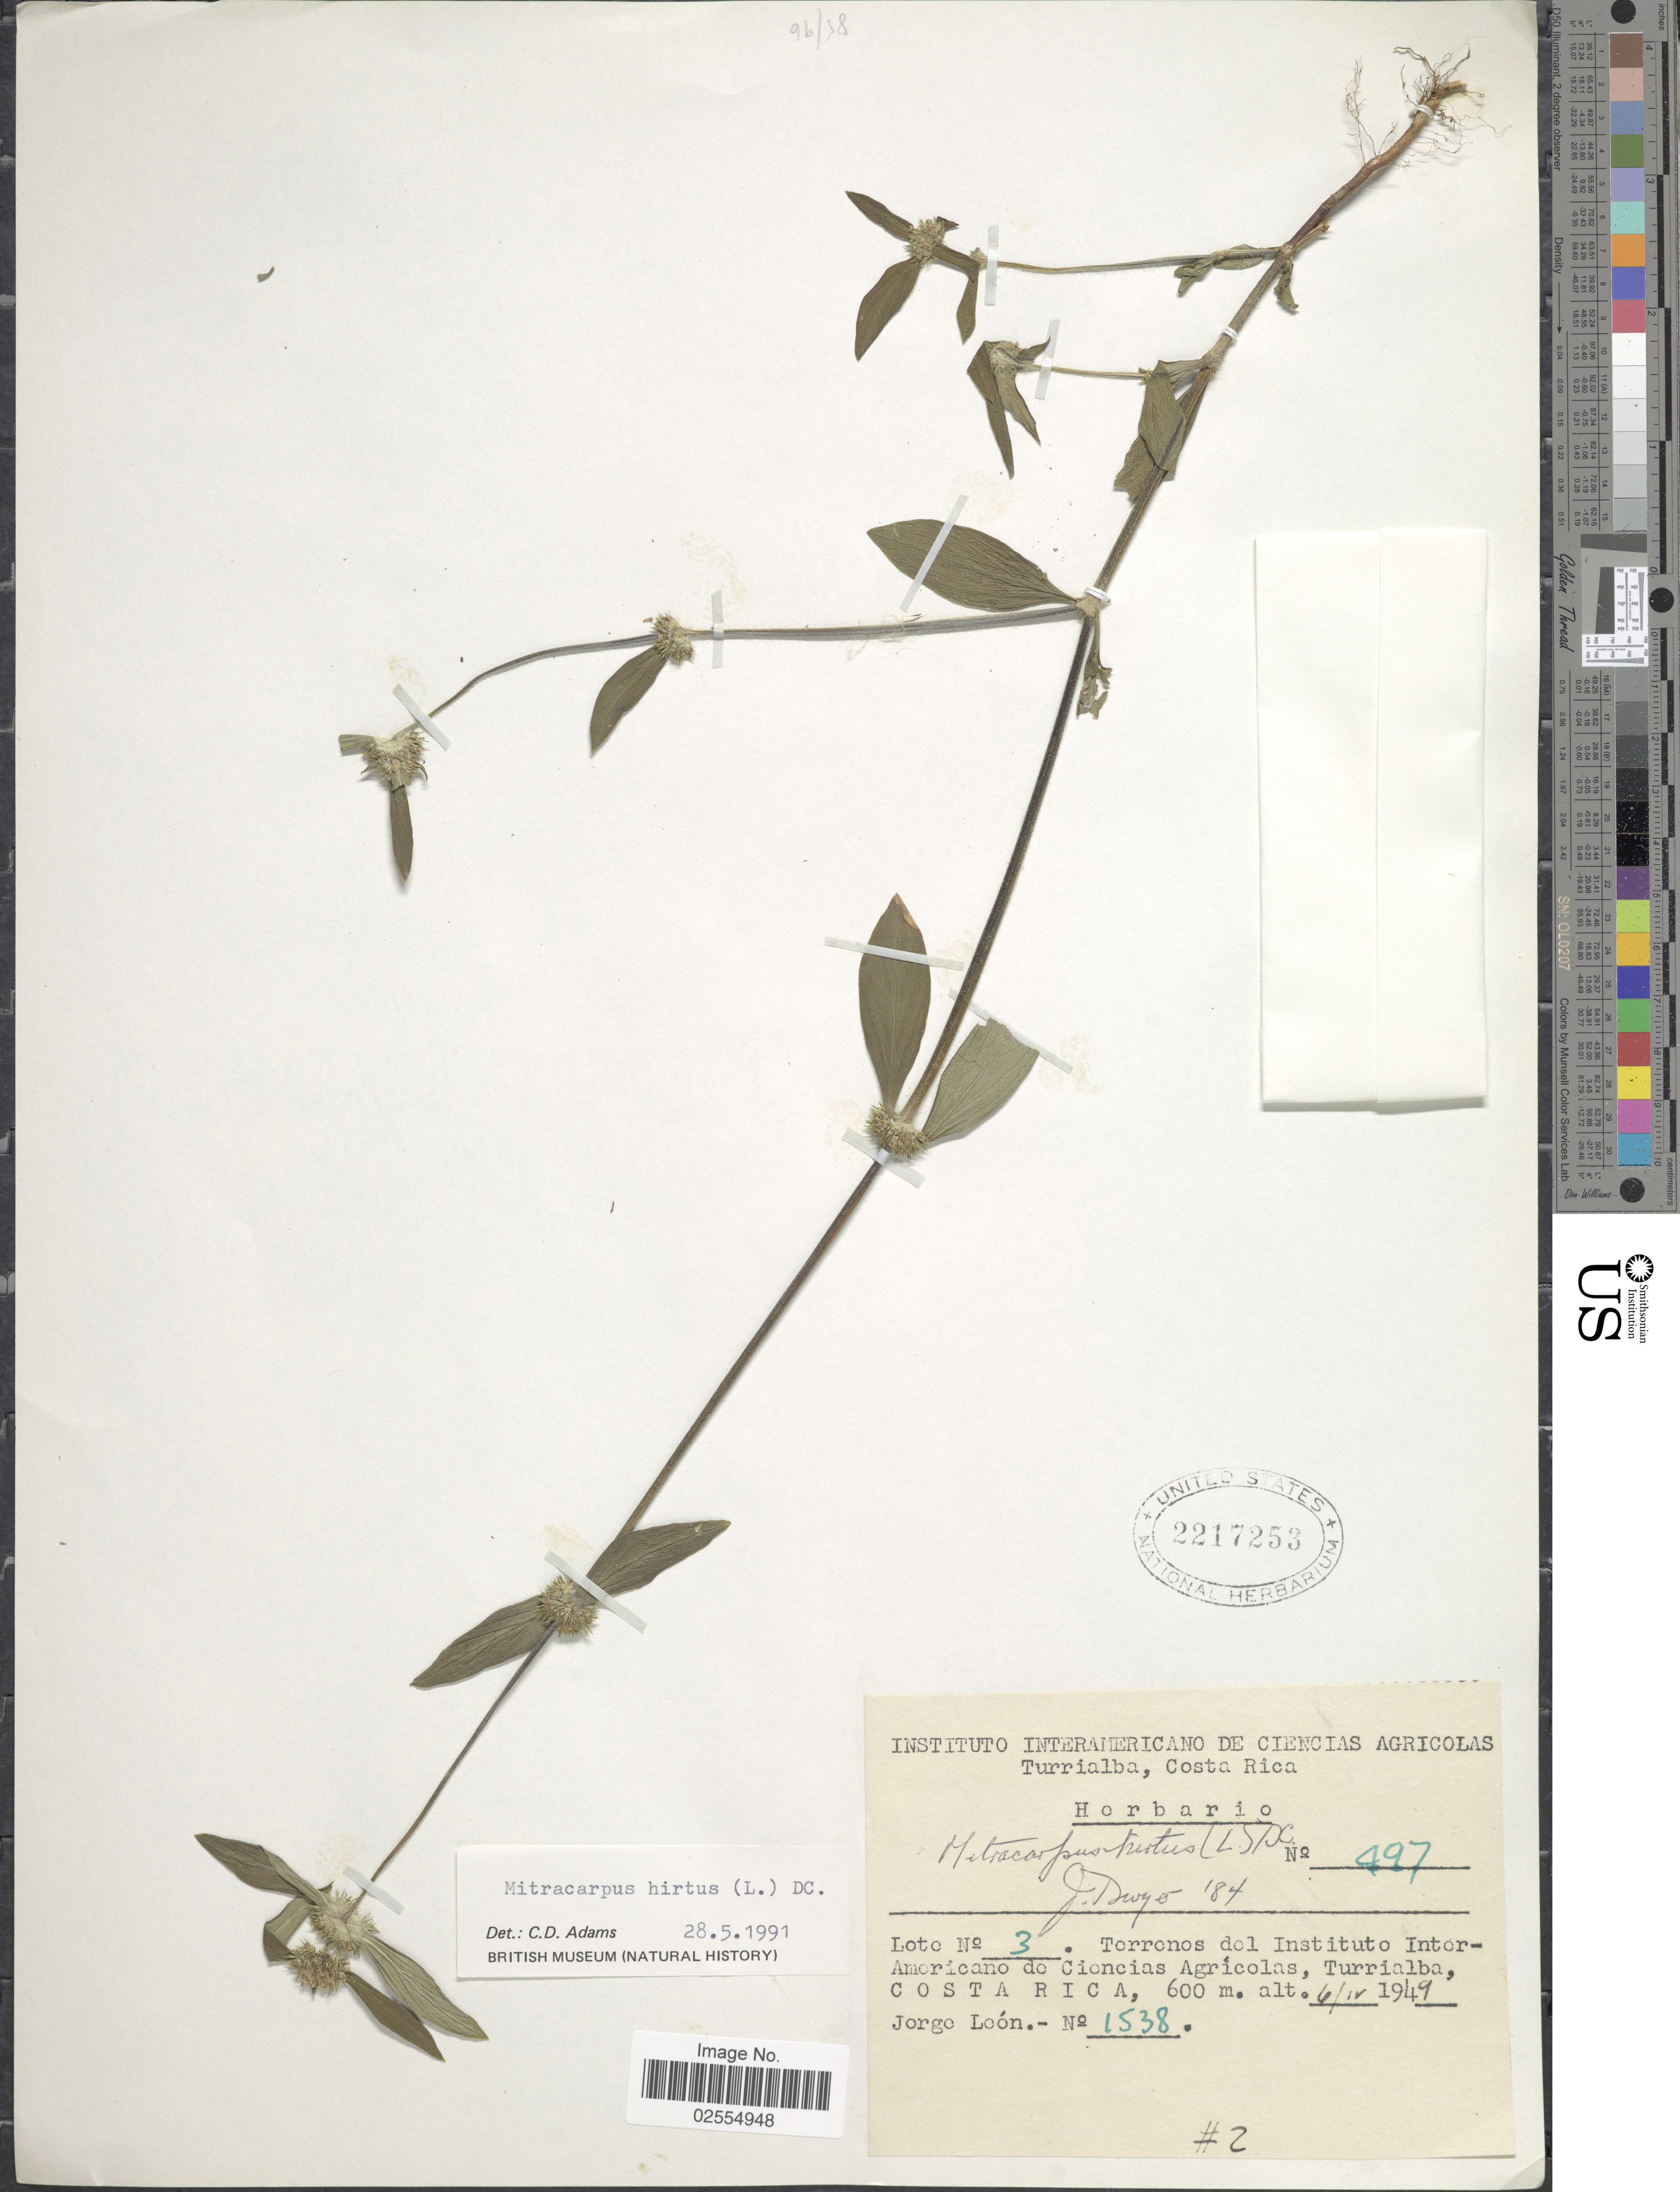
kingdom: Plantae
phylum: Tracheophyta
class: Magnoliopsida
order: Gentianales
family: Rubiaceae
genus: Mitracarpus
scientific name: Mitracarpus hirtus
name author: (L.) DC.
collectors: J. León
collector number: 1538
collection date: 1949-04-06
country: Costa Rica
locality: Terrenos del Instituto Interamericano de Ciencias Agrícolas, Turrialba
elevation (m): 600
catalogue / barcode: US 2217253